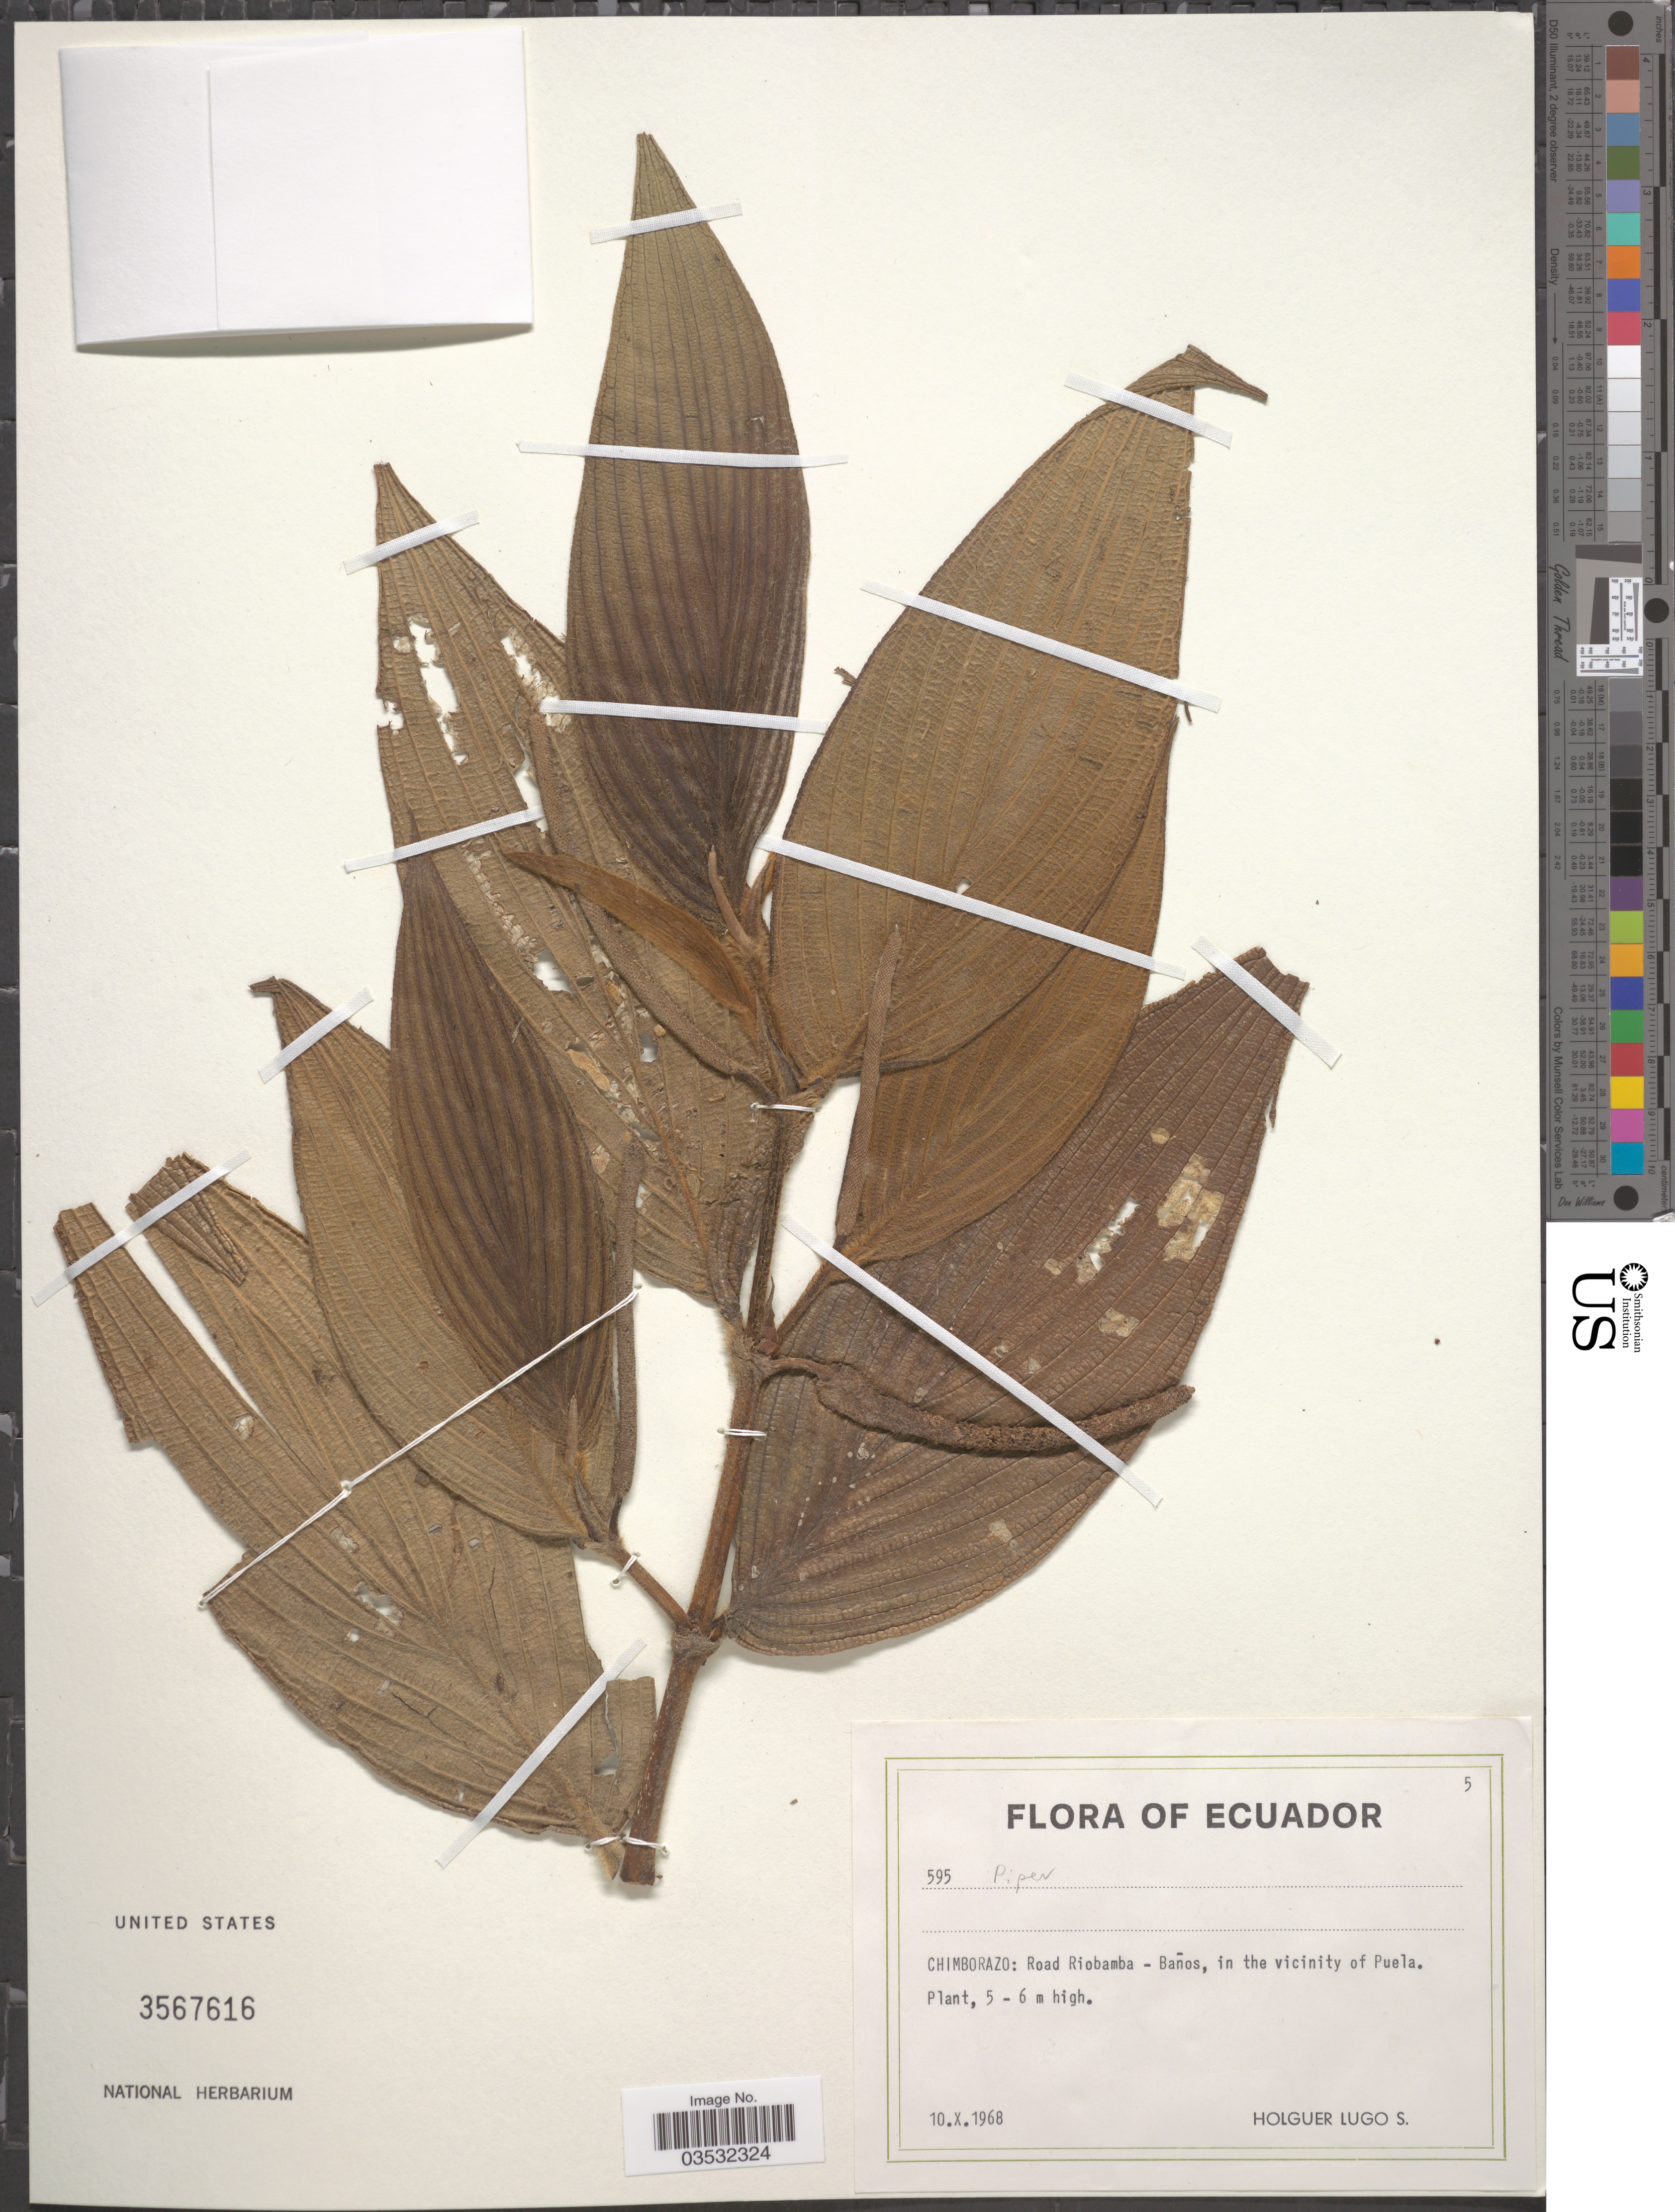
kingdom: Plantae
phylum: Tracheophyta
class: Magnoliopsida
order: Piperales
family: Piperaceae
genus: Piper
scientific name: Piper sp.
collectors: H. Lugo S.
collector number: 595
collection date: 1968-10-10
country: Ecuador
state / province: Chimborazo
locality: Road Riobamba - Baños, in the vicinity of Puela.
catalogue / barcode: US 3567616